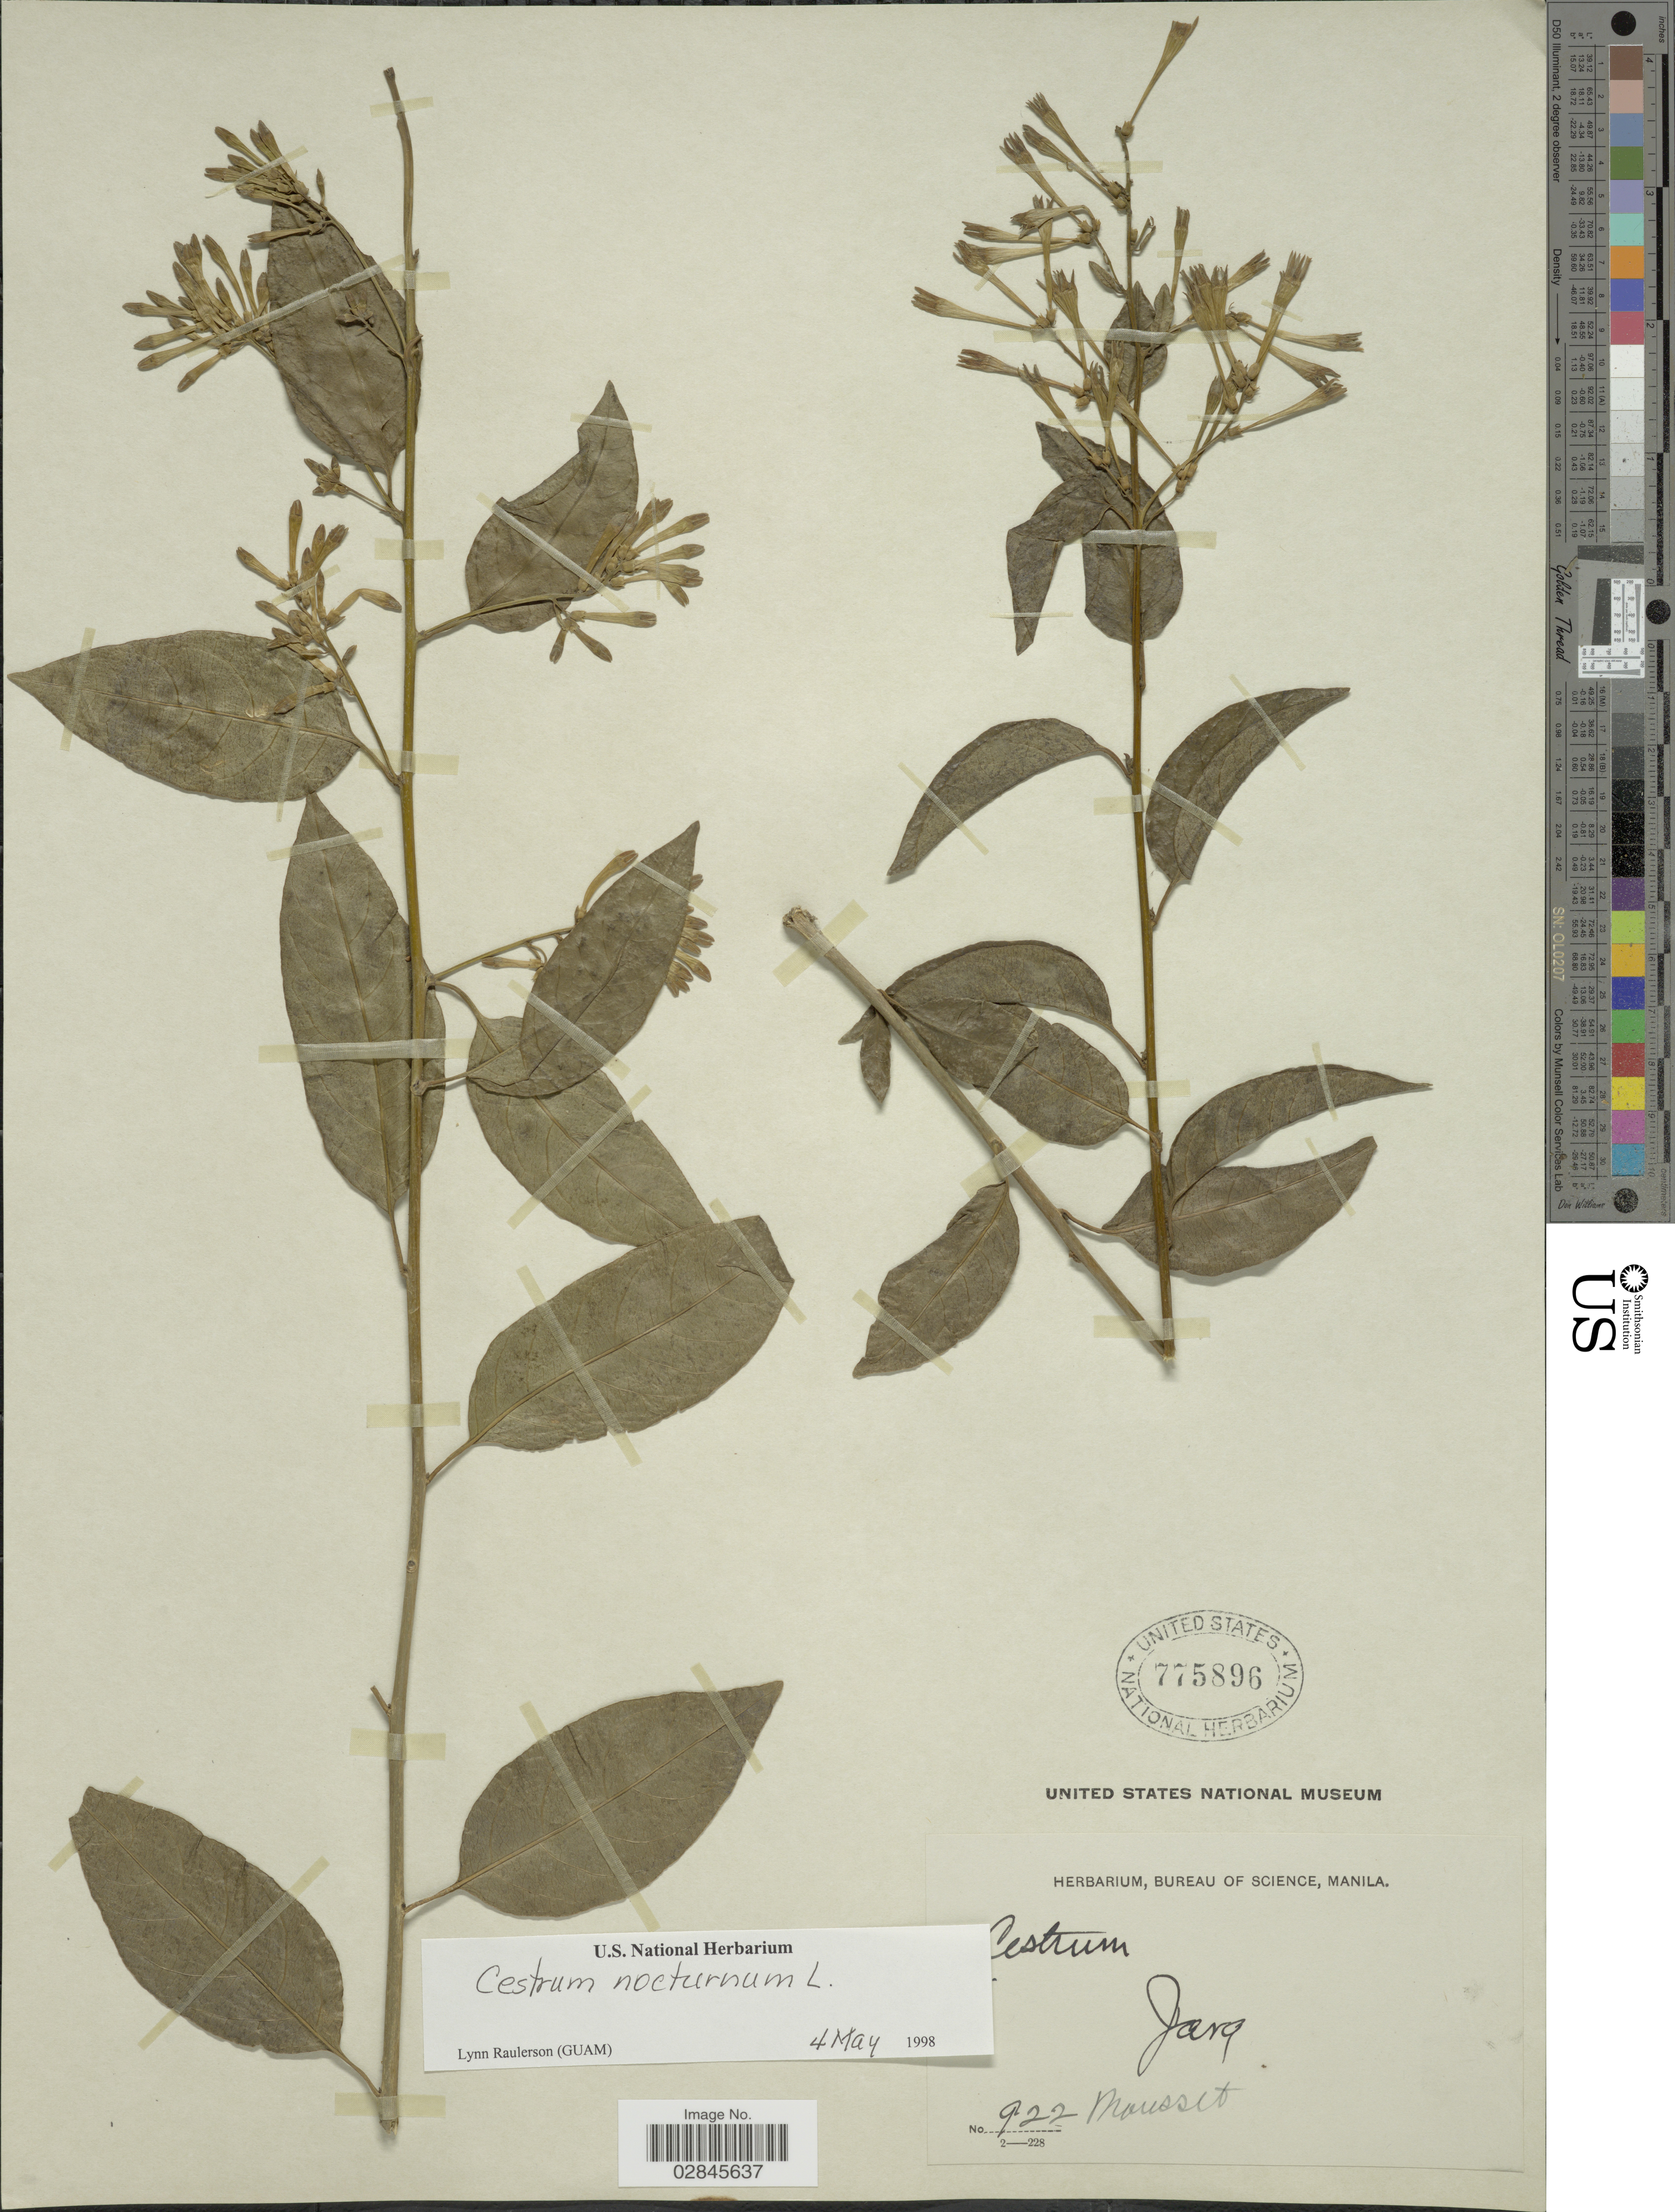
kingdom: Plantae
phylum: Tracheophyta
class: Magnoliopsida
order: Solanales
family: Solanaceae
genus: Cestrum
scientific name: Cestrum nocturnum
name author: L.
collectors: Mousset, --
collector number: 922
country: Indonesia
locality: Java.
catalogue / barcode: US 775896